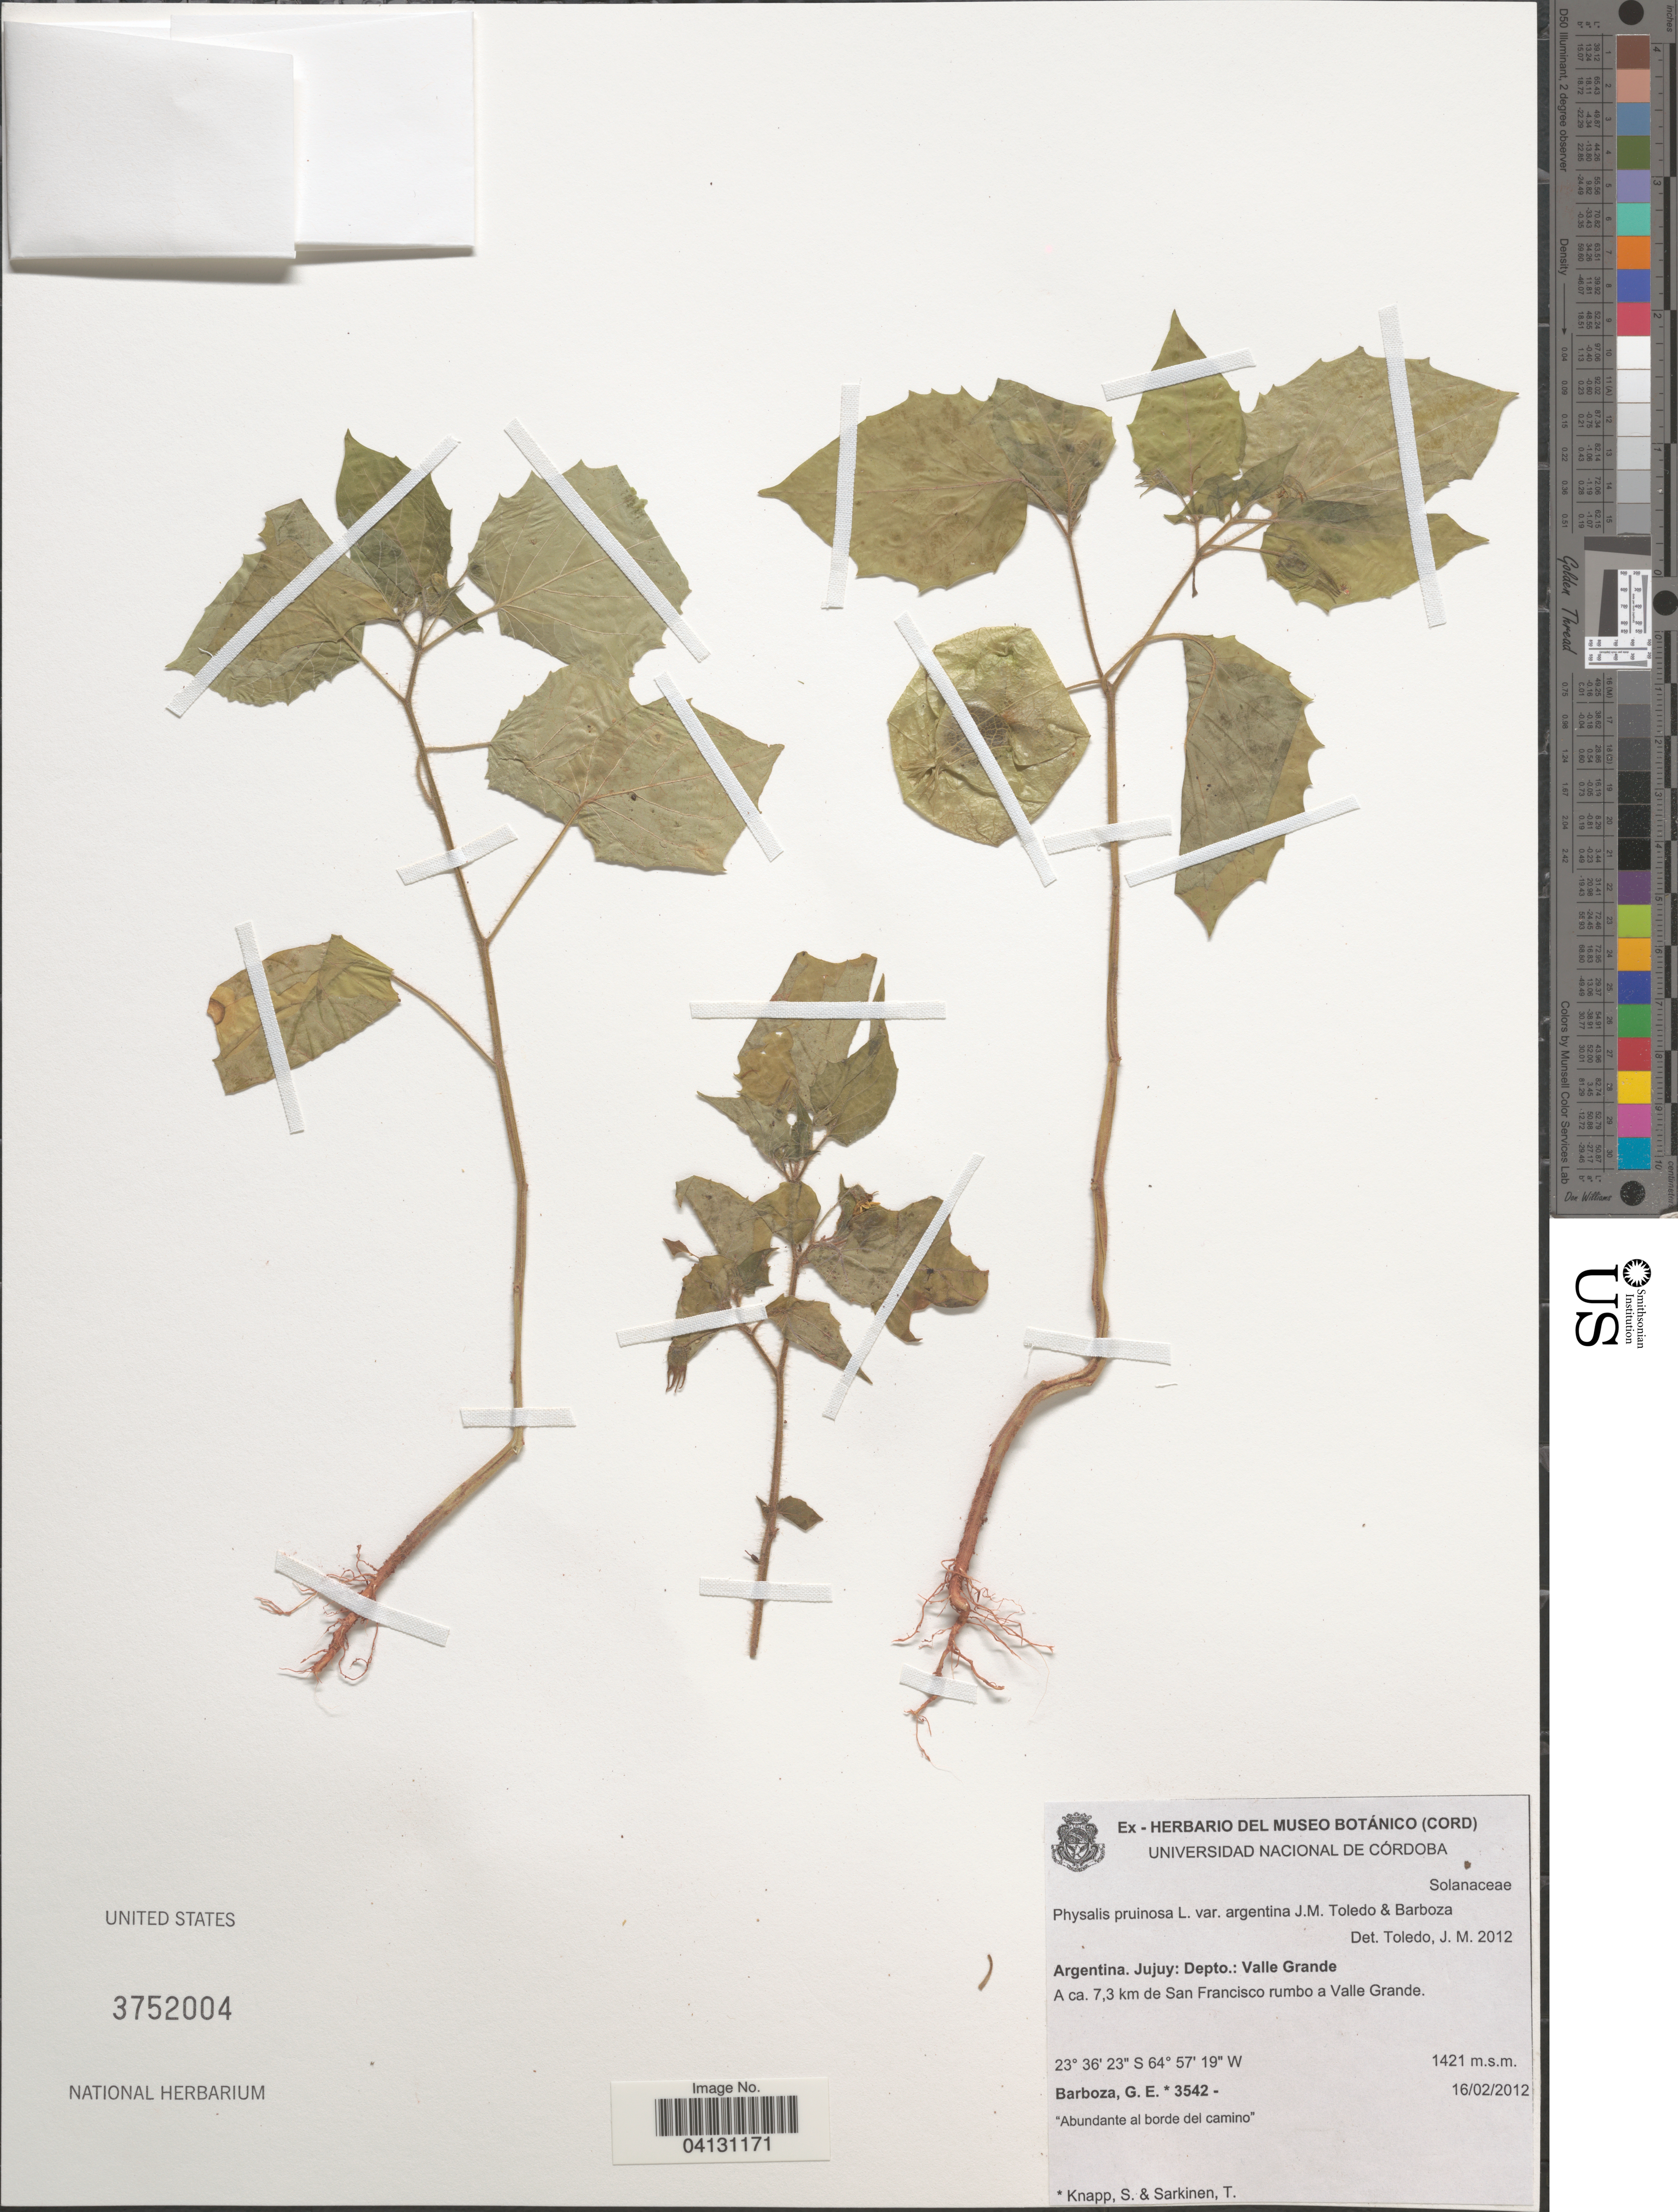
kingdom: Plantae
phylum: Tracheophyta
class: Magnoliopsida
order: Solanales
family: Solanaceae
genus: Physalis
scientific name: Physalis pruinosa var. argentina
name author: J.M. Toledo & Barboza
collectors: G. E. Barboza, S. Knapp & Särkinen, T.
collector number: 3542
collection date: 2012-02-16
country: Argentina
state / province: Jujuy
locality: Depto.: Valle Grande. A ca. 7,3 km de San Francisco rumbo a Valle Grande.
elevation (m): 1421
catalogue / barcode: US 3752004